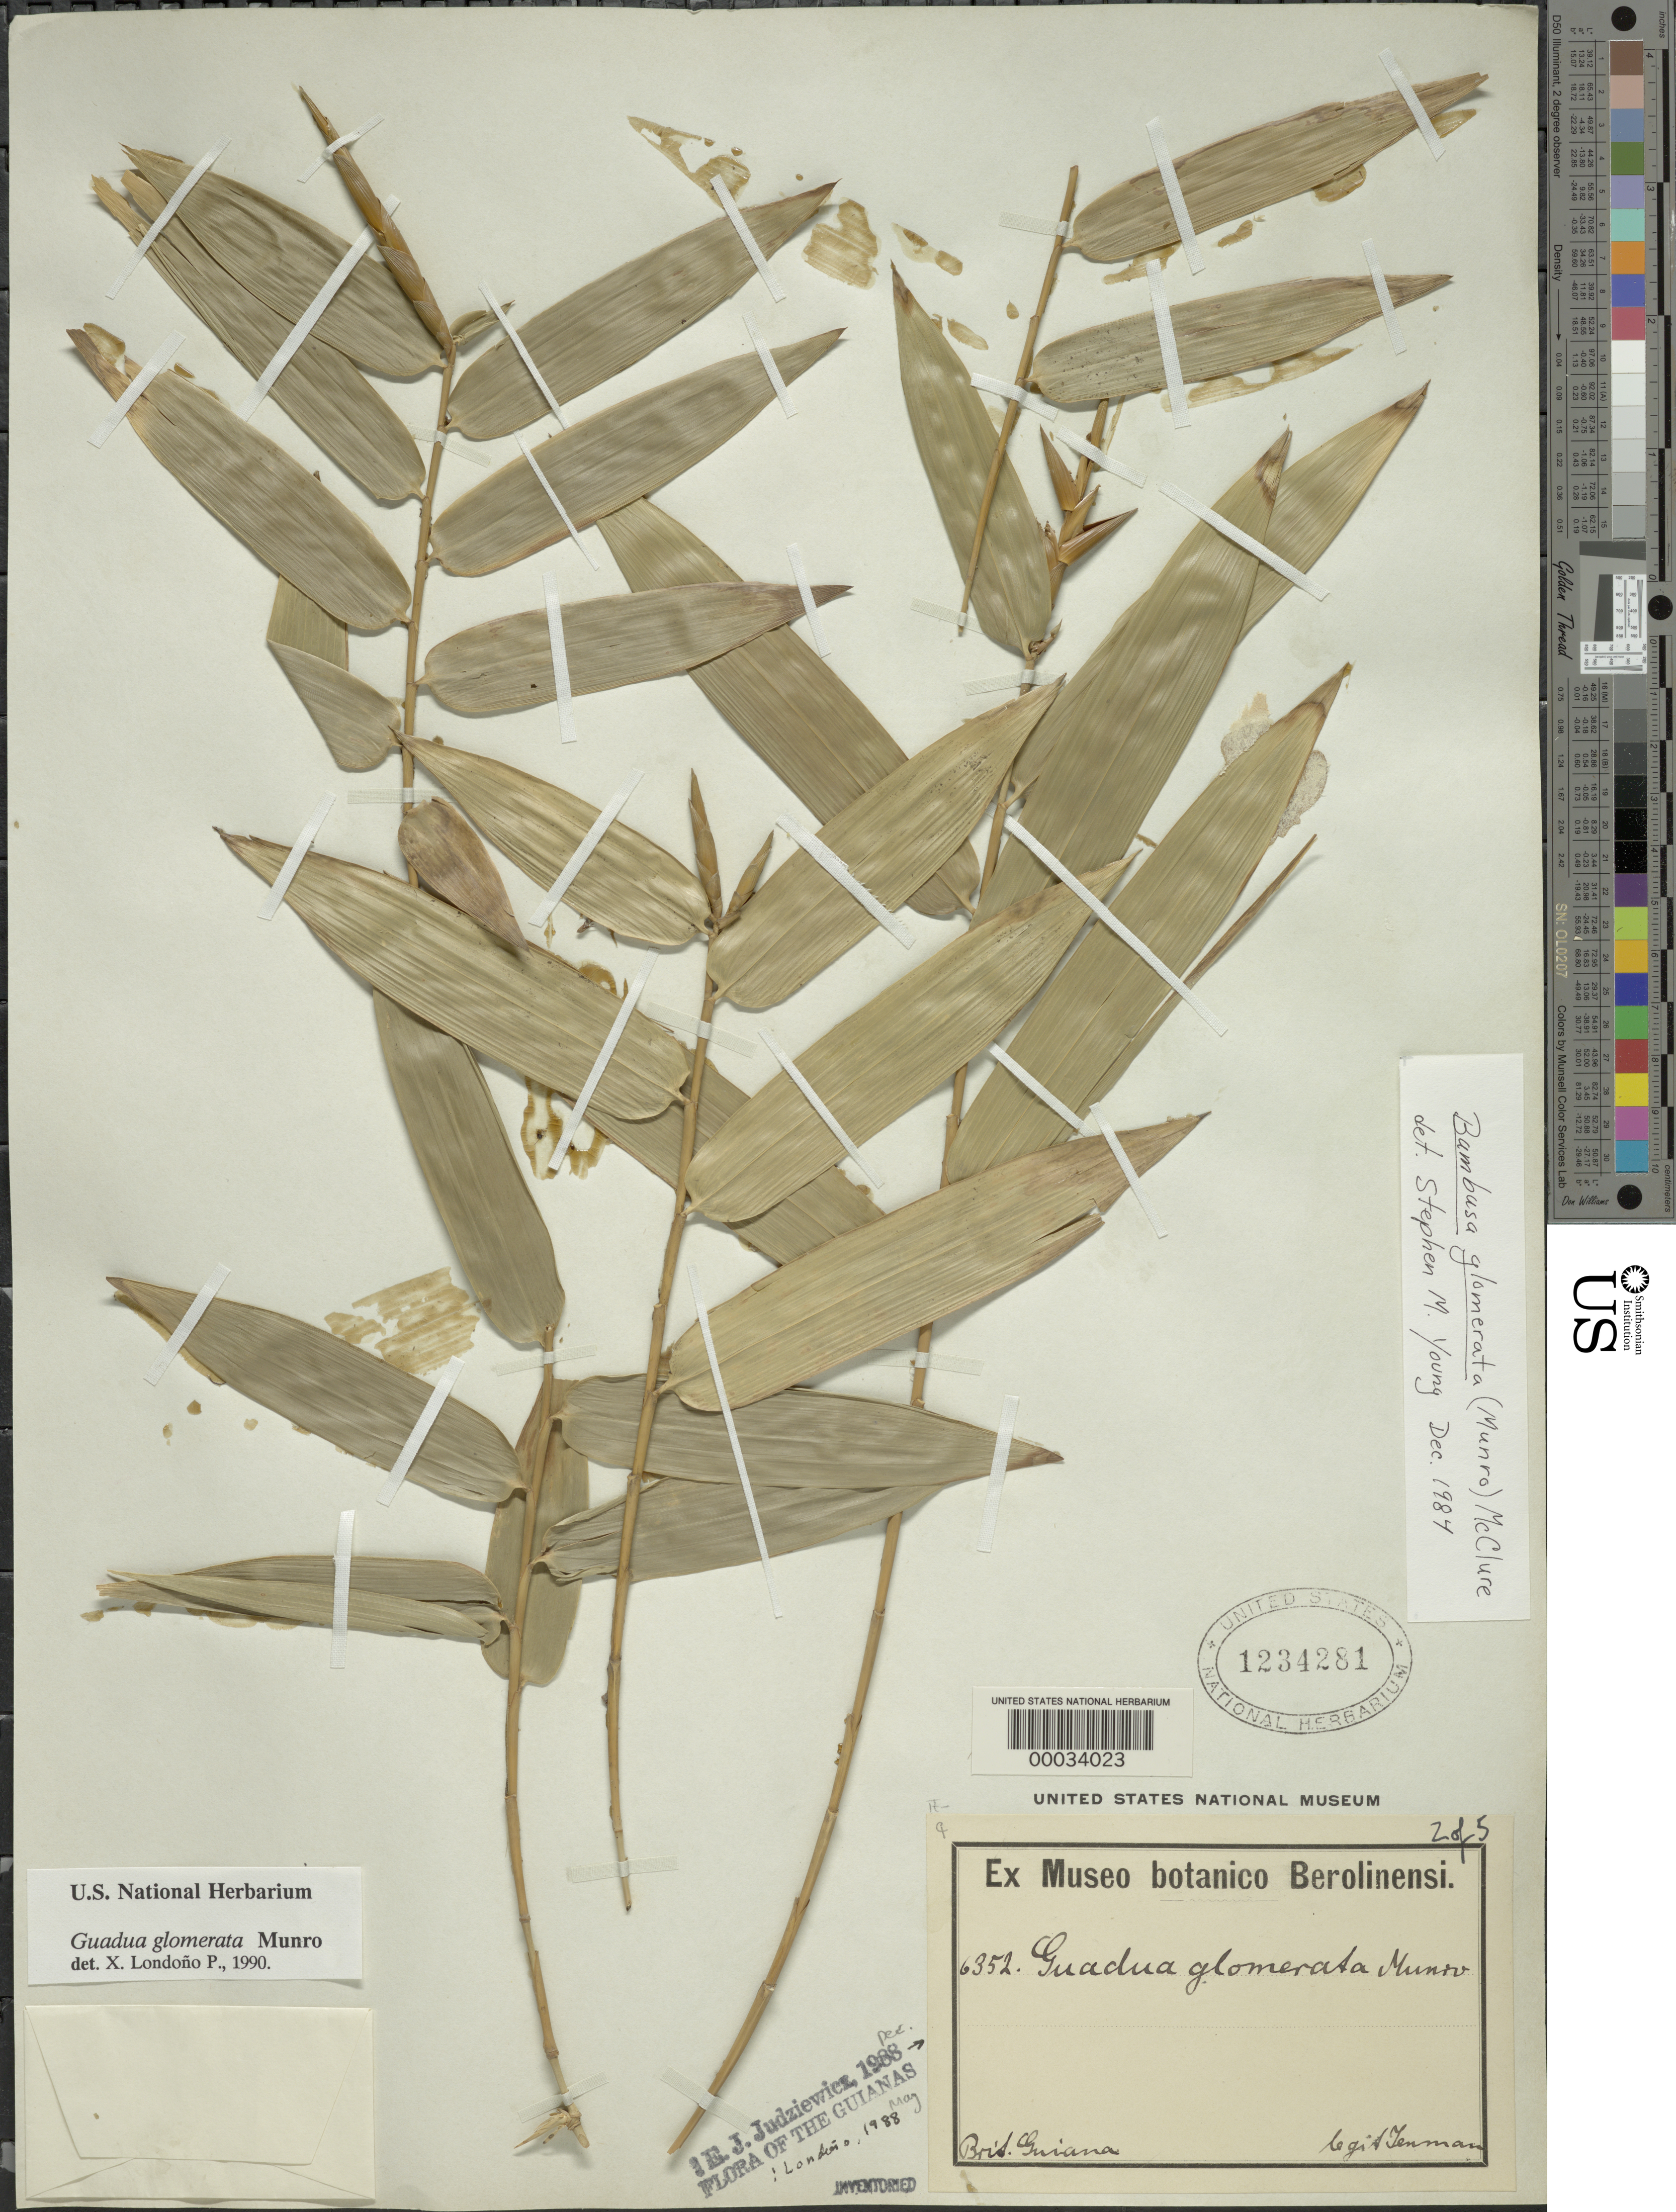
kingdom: Plantae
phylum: Tracheophyta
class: Liliopsida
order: Poales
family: Poaceae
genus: Guadua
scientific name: Guadua glomerata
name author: Munro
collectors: G. S. Jenman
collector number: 6352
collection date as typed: Mar 1892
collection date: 1892-03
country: Guyana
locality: Essequebo and demerara rivers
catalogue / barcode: US 1234281